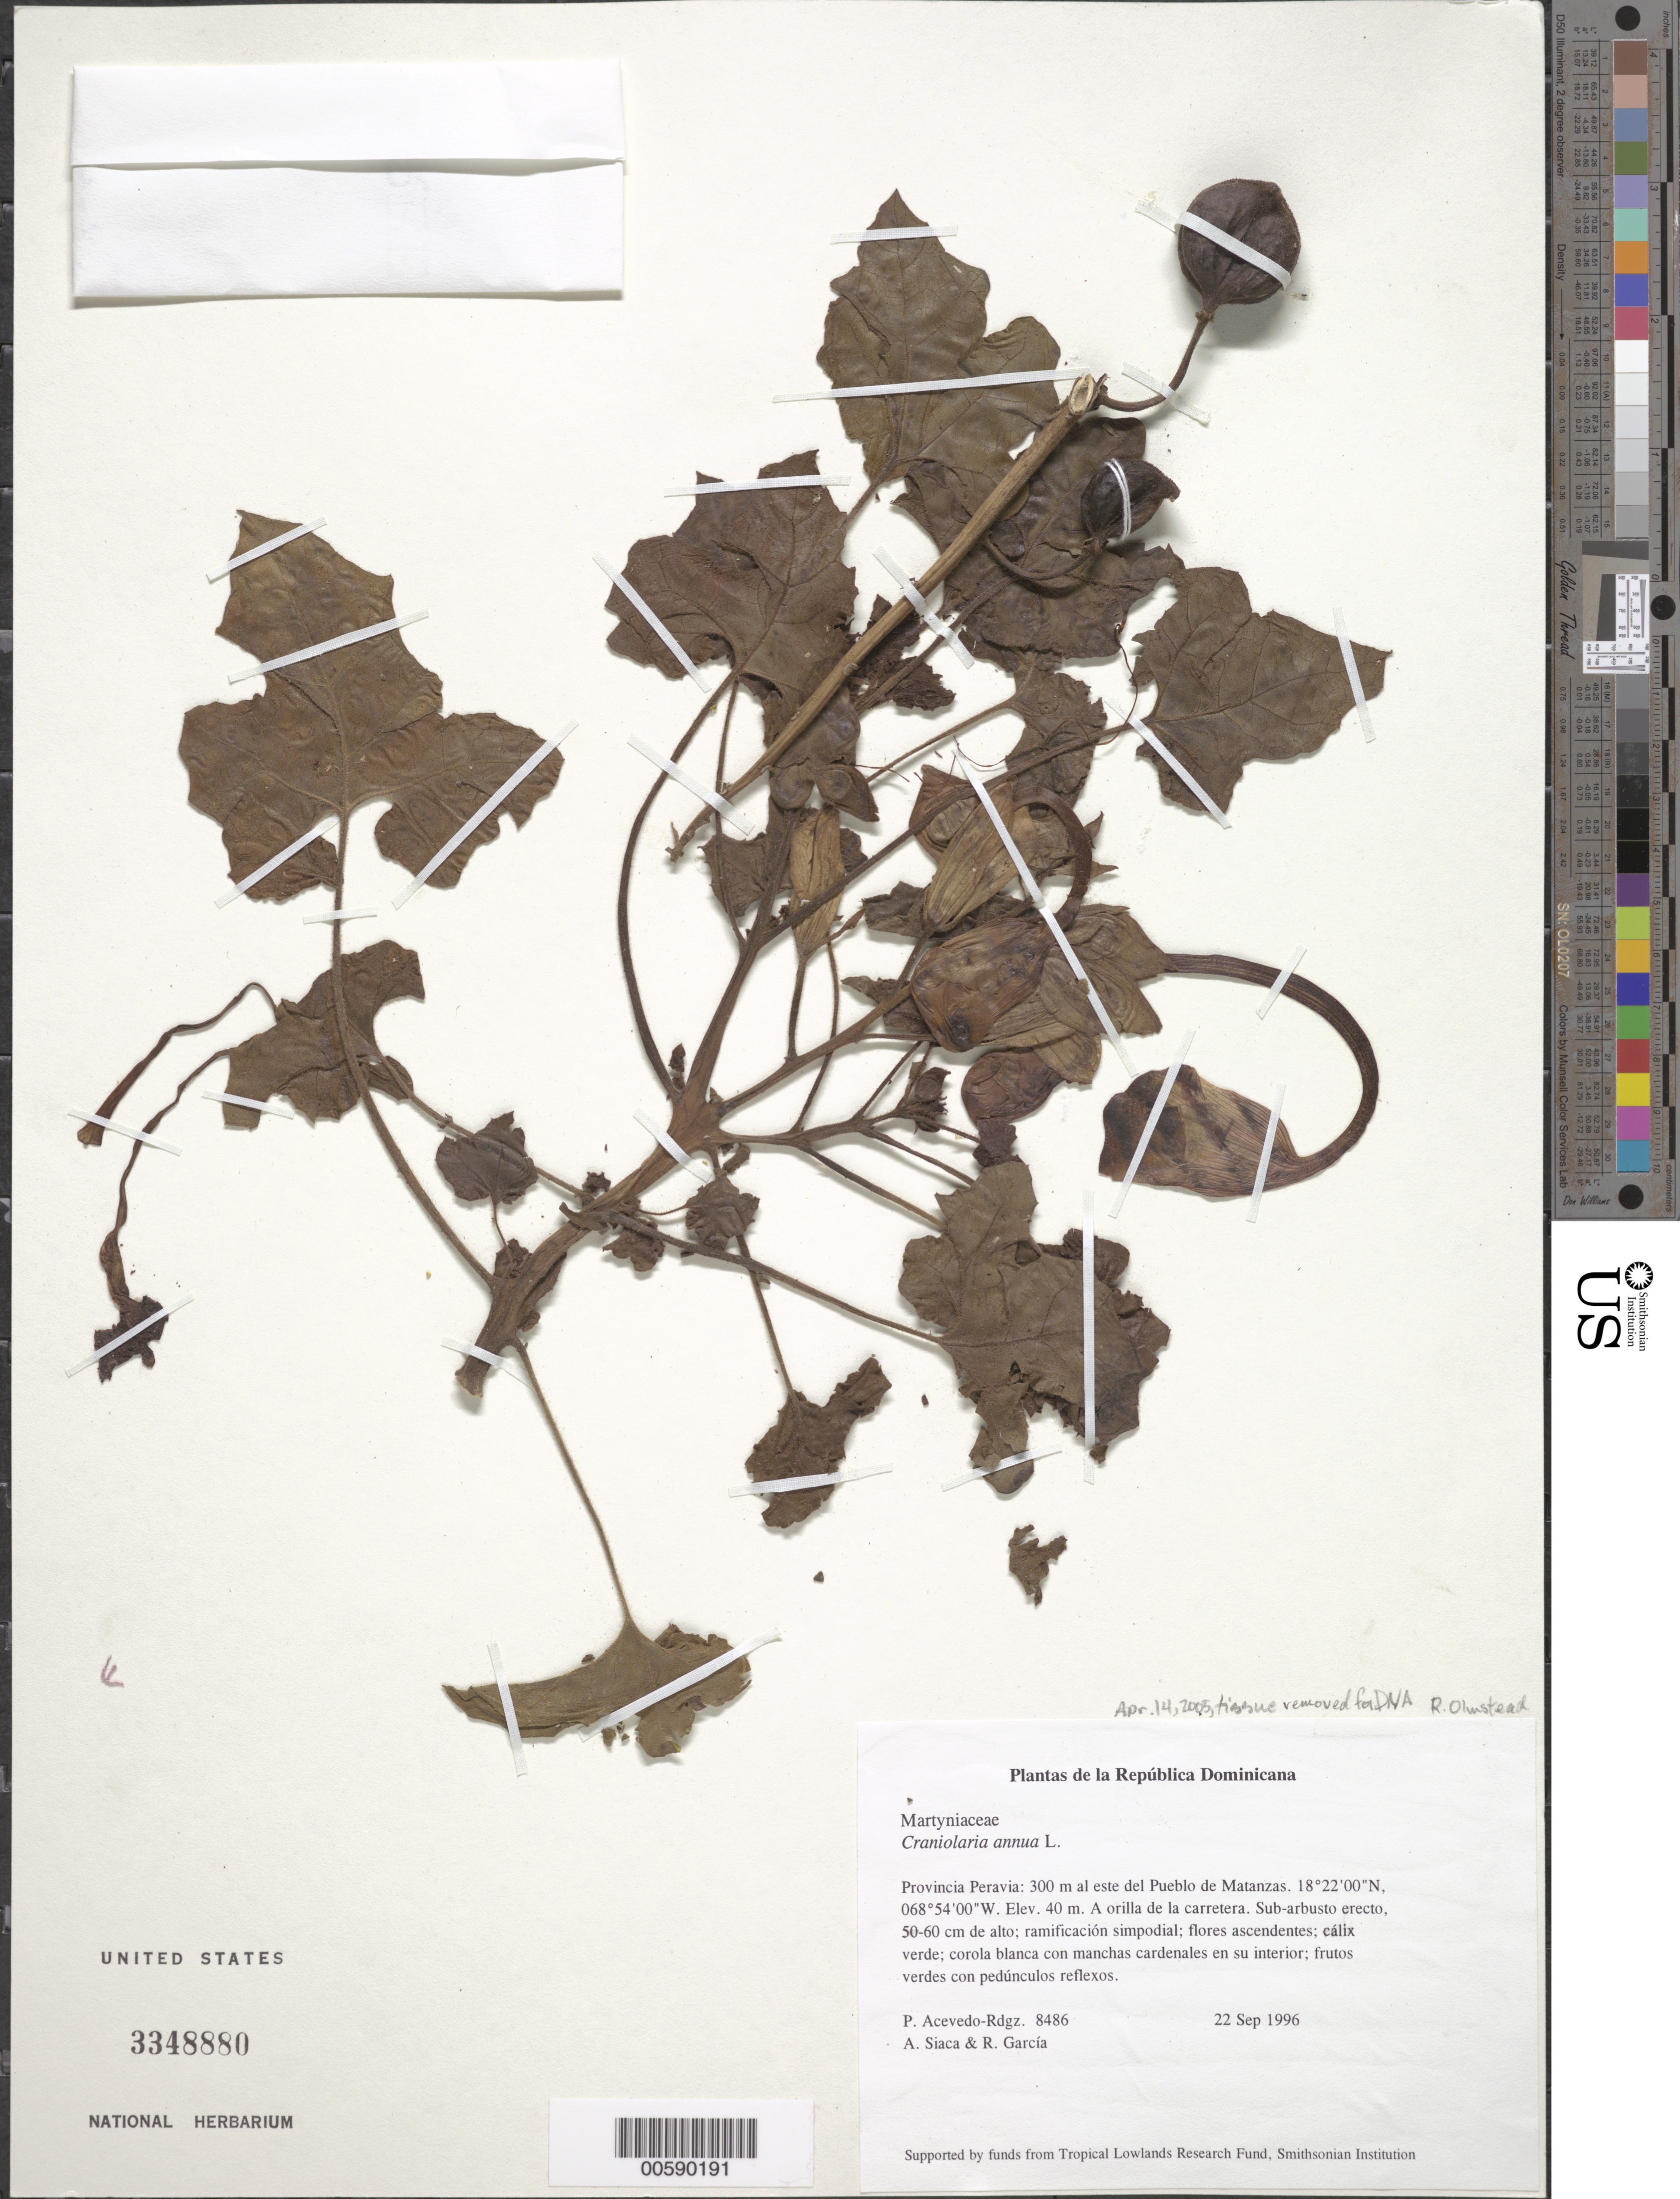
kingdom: Plantae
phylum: Tracheophyta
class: Magnoliopsida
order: Lamiales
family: Martyniaceae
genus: Craniolaria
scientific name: Craniolaria annua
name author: L.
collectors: P. Acevedo-Rodr., A. Siaca & R. G. García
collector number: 8486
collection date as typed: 22 Sep 1996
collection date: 1996-09-22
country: Dominican Republic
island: Hispaniola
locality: Provincia Peravia: 300 m al este del Pueblo de Matanzas.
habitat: A orilla de la carretera.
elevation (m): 40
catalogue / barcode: US 3348880